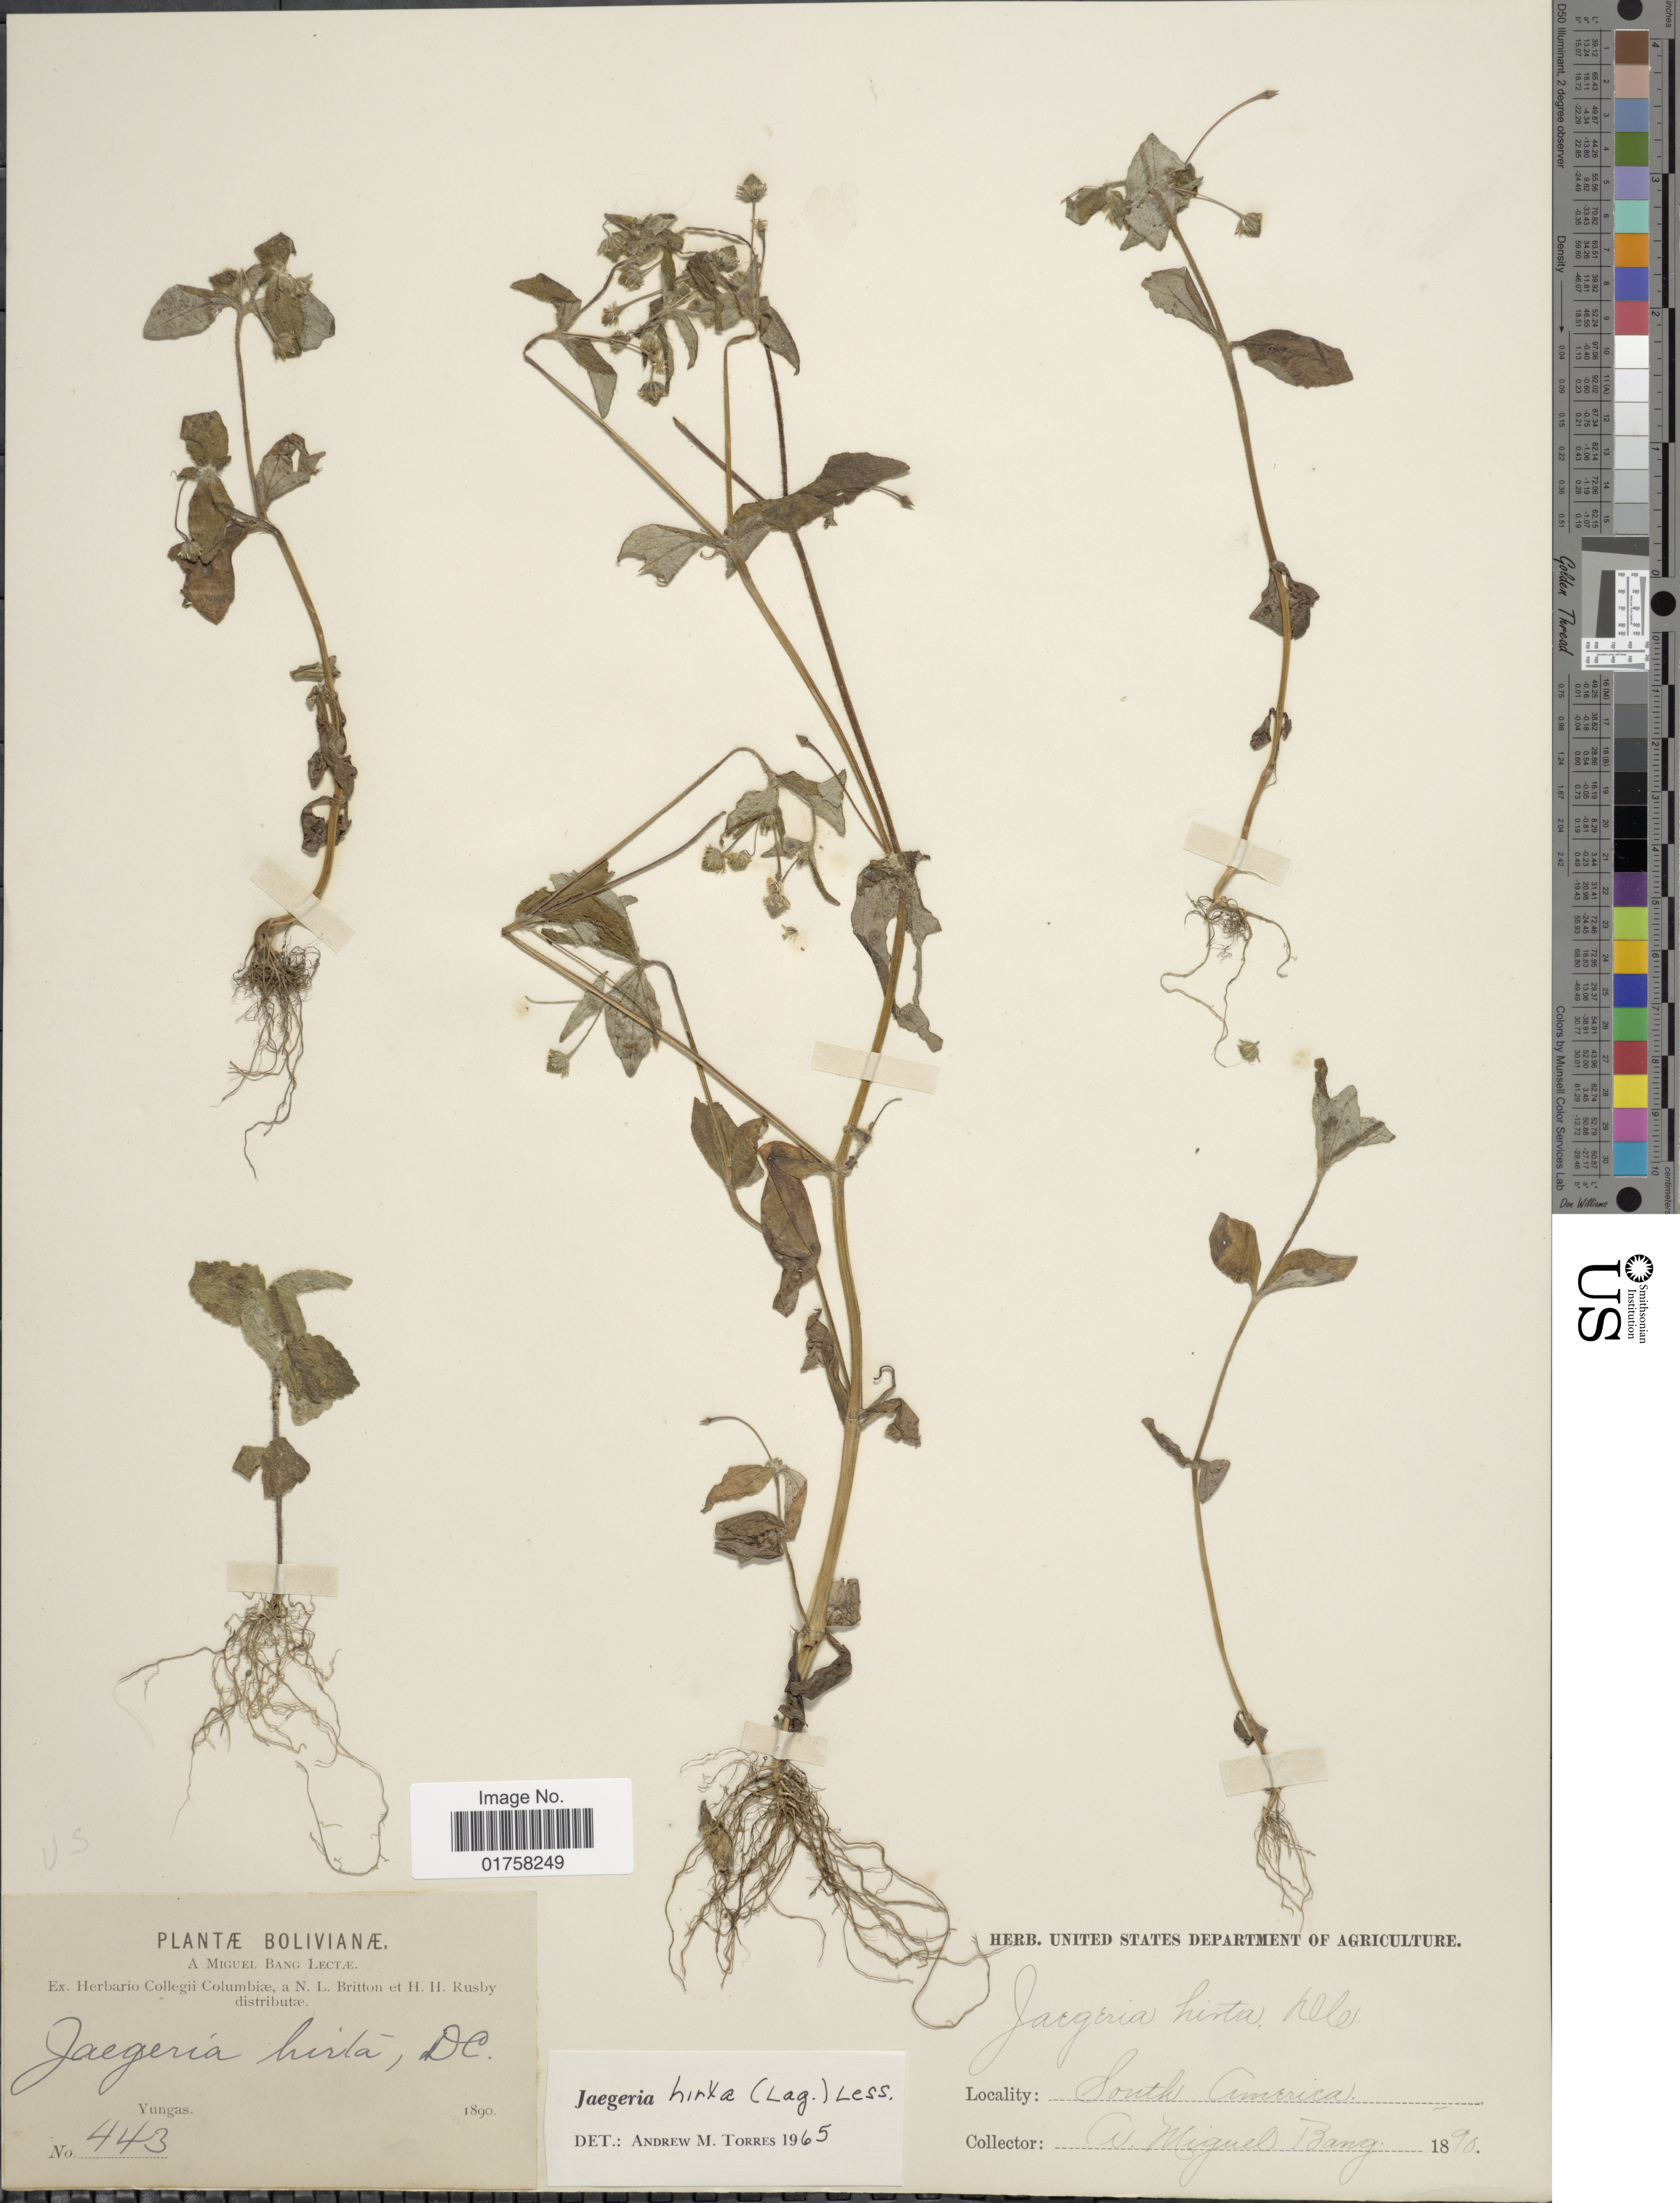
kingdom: Plantae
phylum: Tracheophyta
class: Magnoliopsida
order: Asterales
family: Asteraceae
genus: Jaegeria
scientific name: Jaegeria hirta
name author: (Lag.) Less.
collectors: M. Bang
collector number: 443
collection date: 1890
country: Bolivia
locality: South America, Yungas